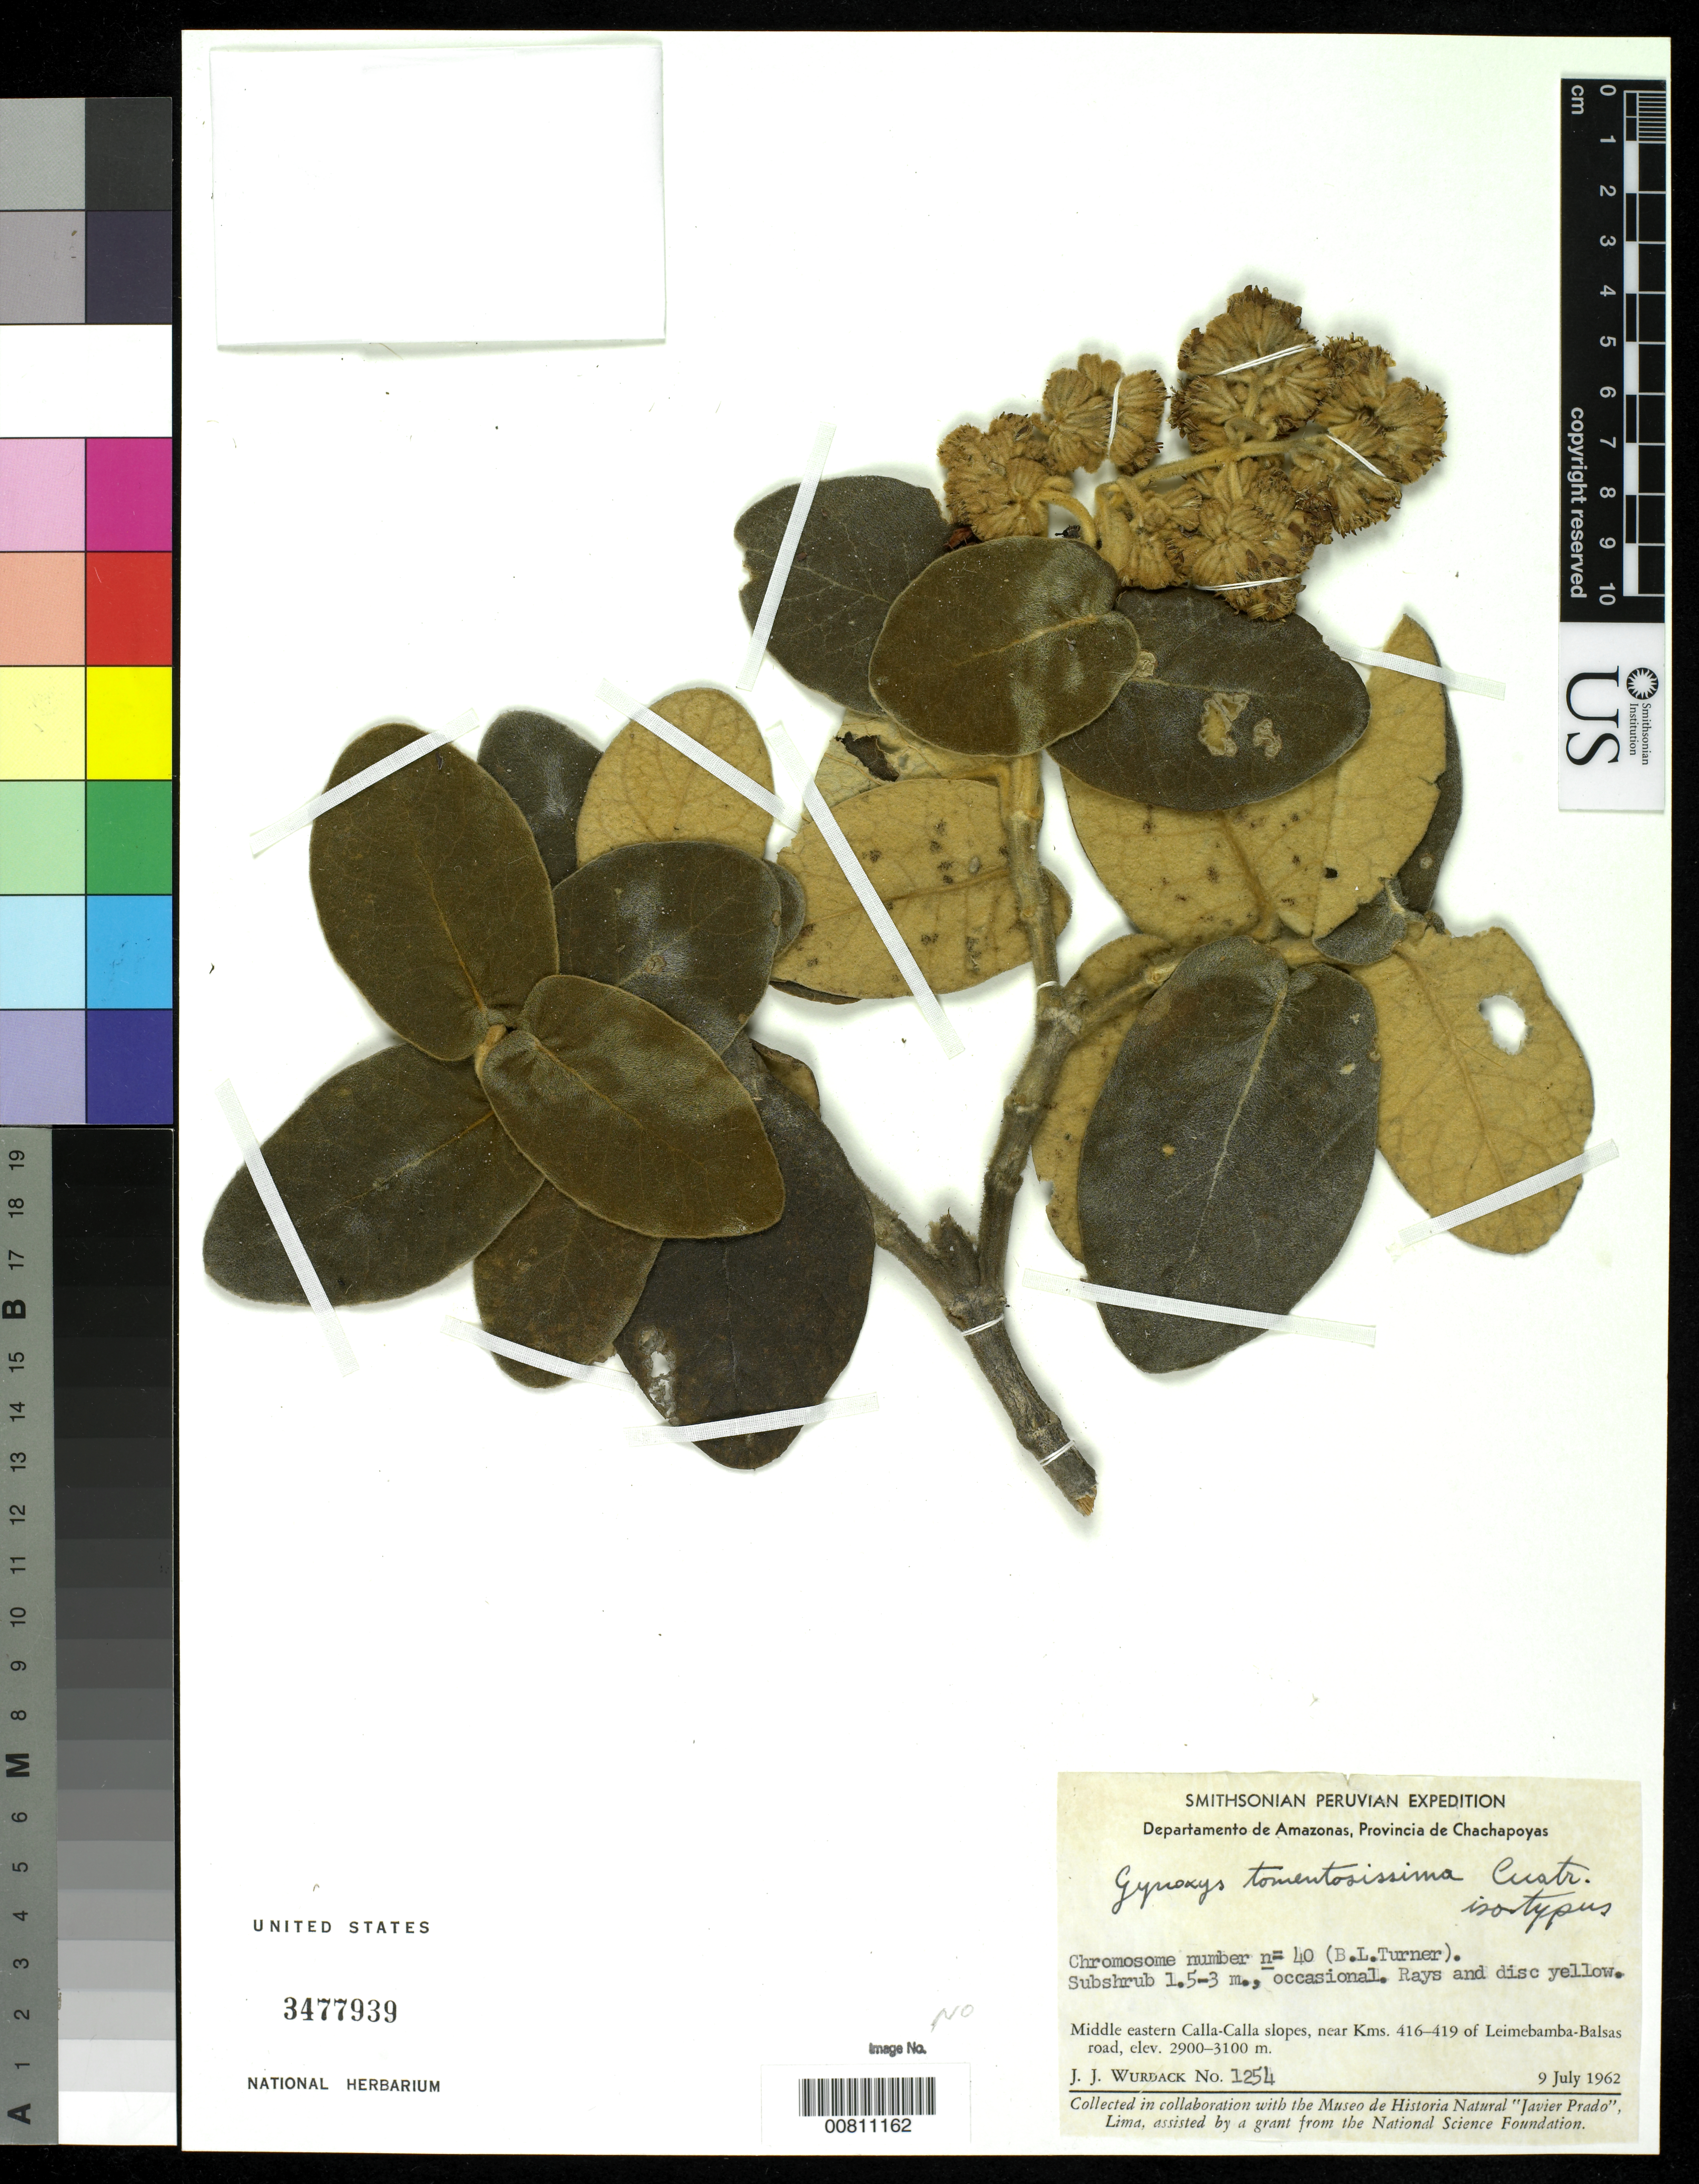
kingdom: Plantae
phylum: Tracheophyta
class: Magnoliopsida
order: Asterales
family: Asteraceae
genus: Gynoxys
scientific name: Gynoxys tomentosissima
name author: Cuatrec.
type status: Isotype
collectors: J. J. Wurdack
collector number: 1254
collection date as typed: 09 Jul 1962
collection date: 1962-07-09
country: Peru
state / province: Amazonas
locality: Prov. de Chachapoyas. Middle eastern Calla-Calla slopes, near Kms. 416-419 of Leimebamba-Balsas road.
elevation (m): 2900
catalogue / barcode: US 3477939